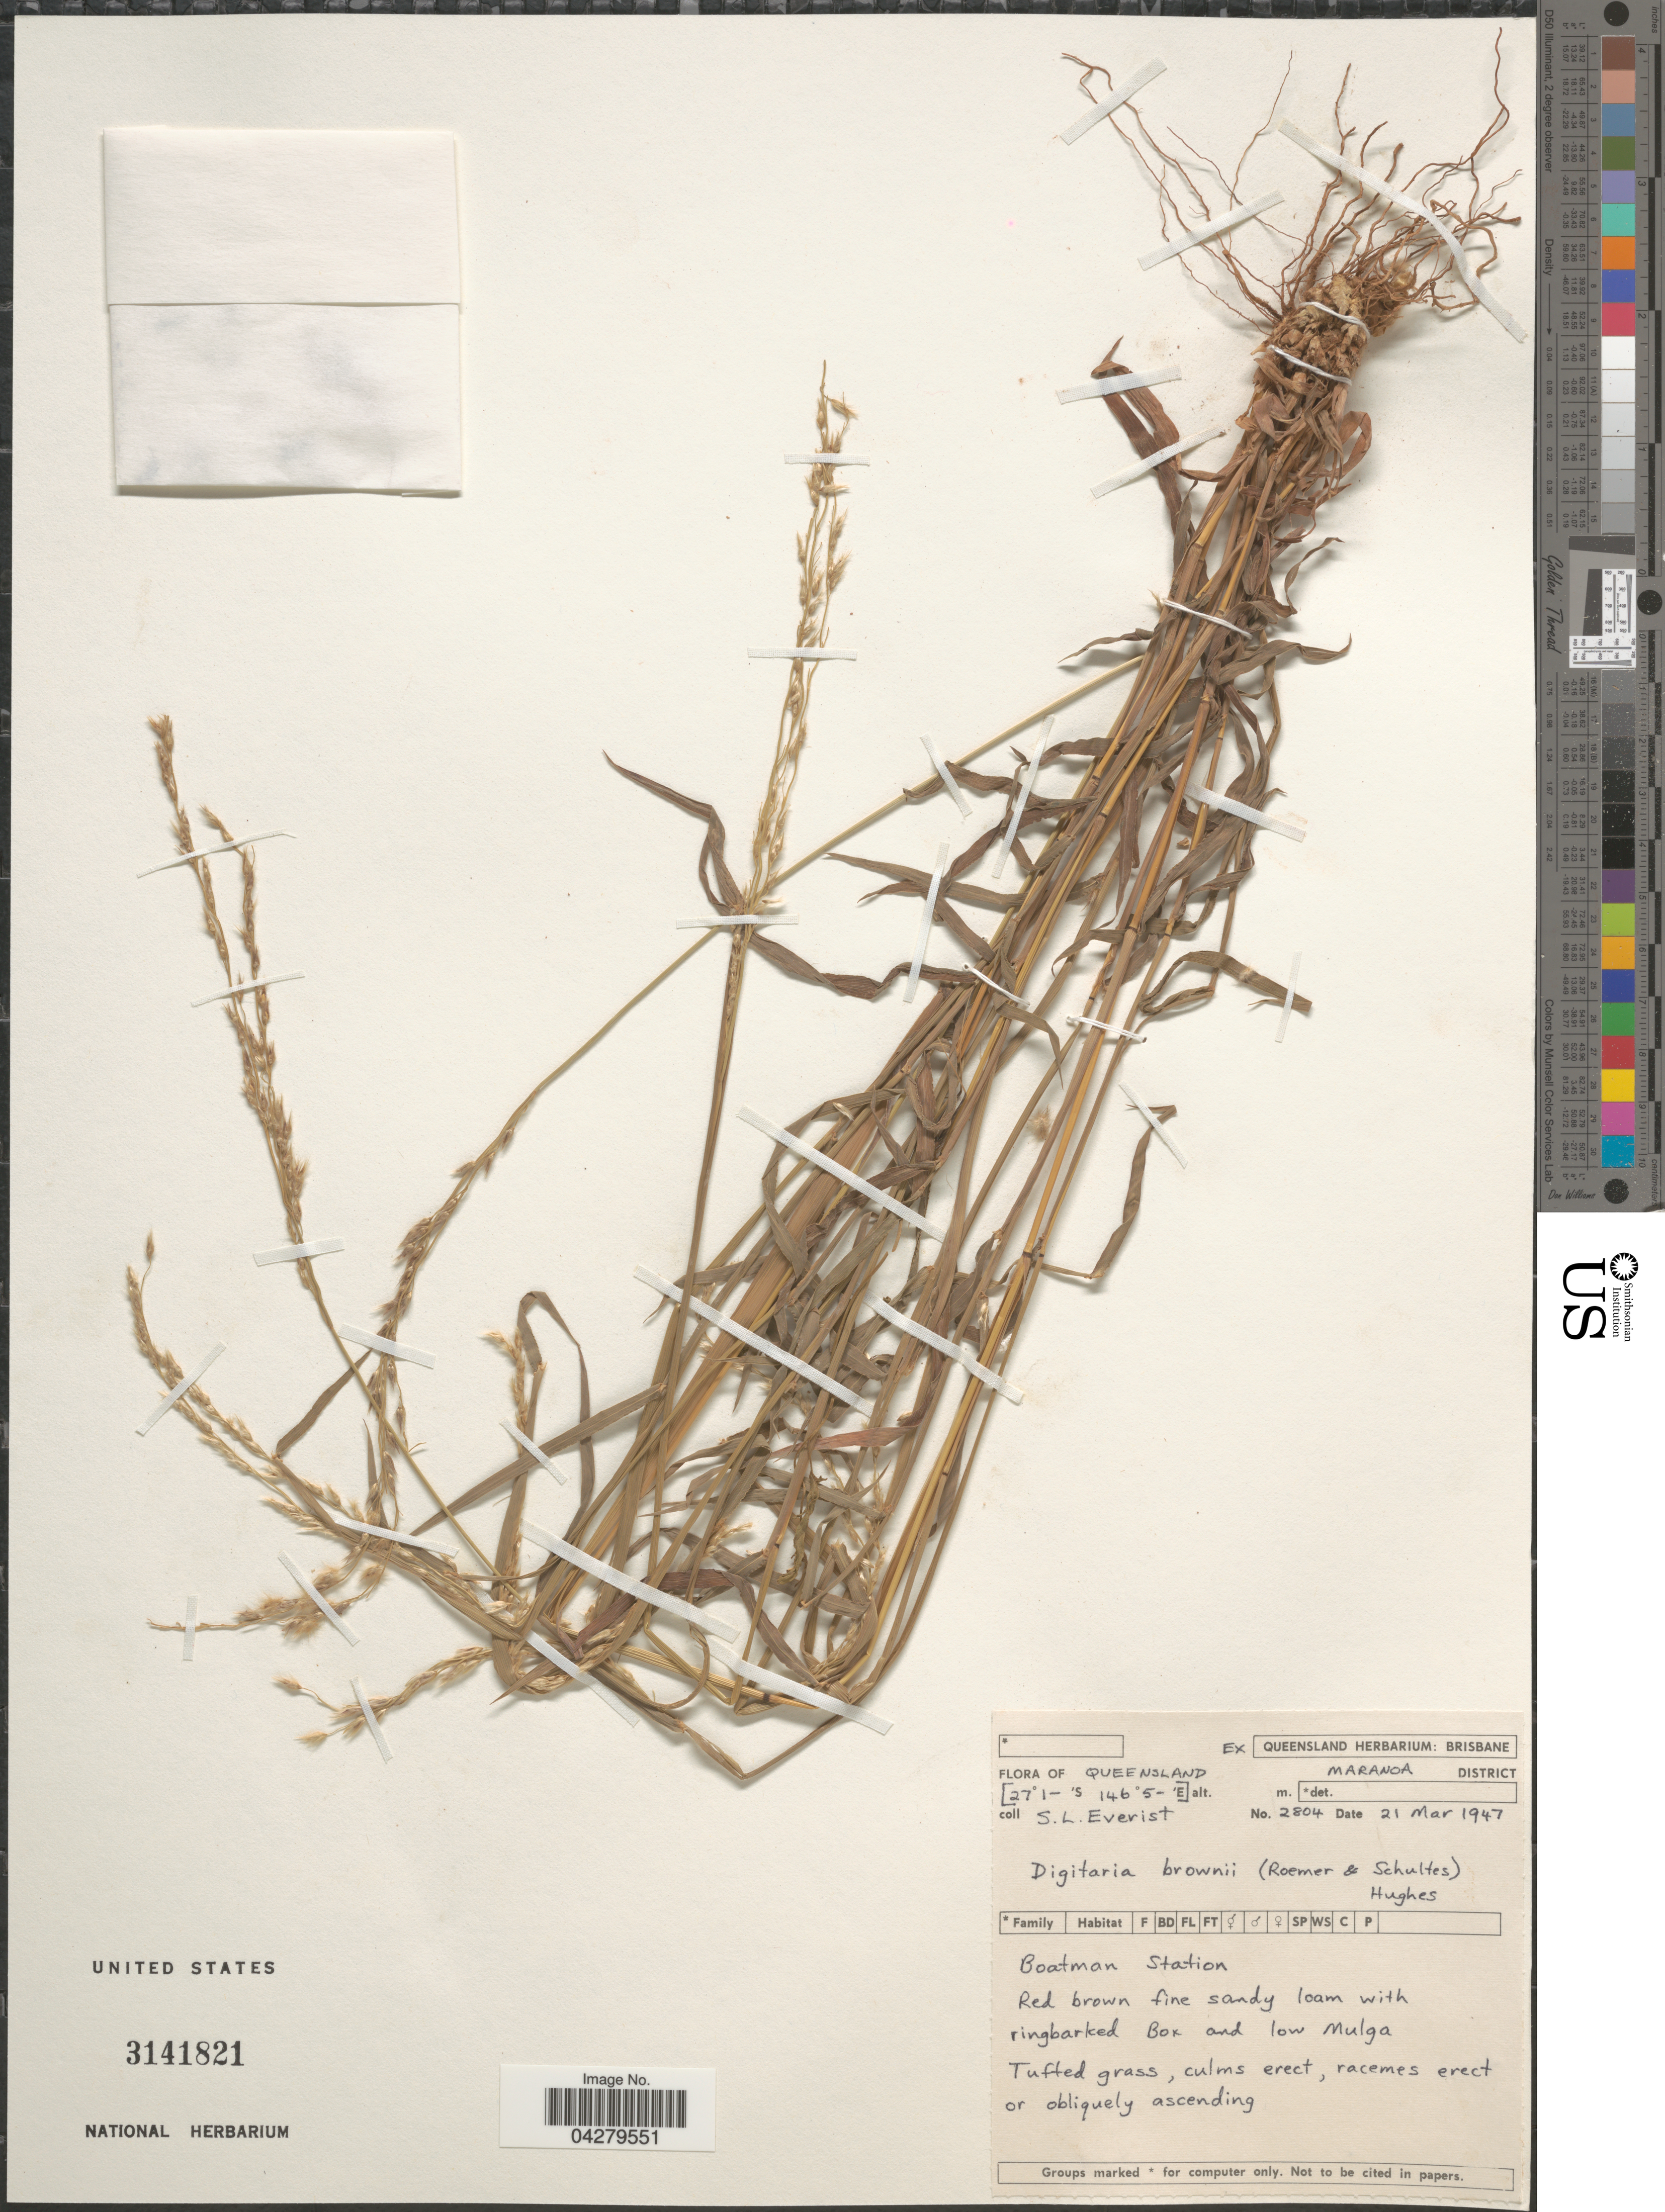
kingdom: Plantae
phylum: Tracheophyta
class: Liliopsida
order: Poales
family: Poaceae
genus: Digitaria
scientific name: Digitaria brownii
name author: (Roem. & Schult.) Hughes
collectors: S. Everist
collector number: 2804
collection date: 1947-03-21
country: Australia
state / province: Queensland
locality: Maranoa District. Boatman Station.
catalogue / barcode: US 3141821